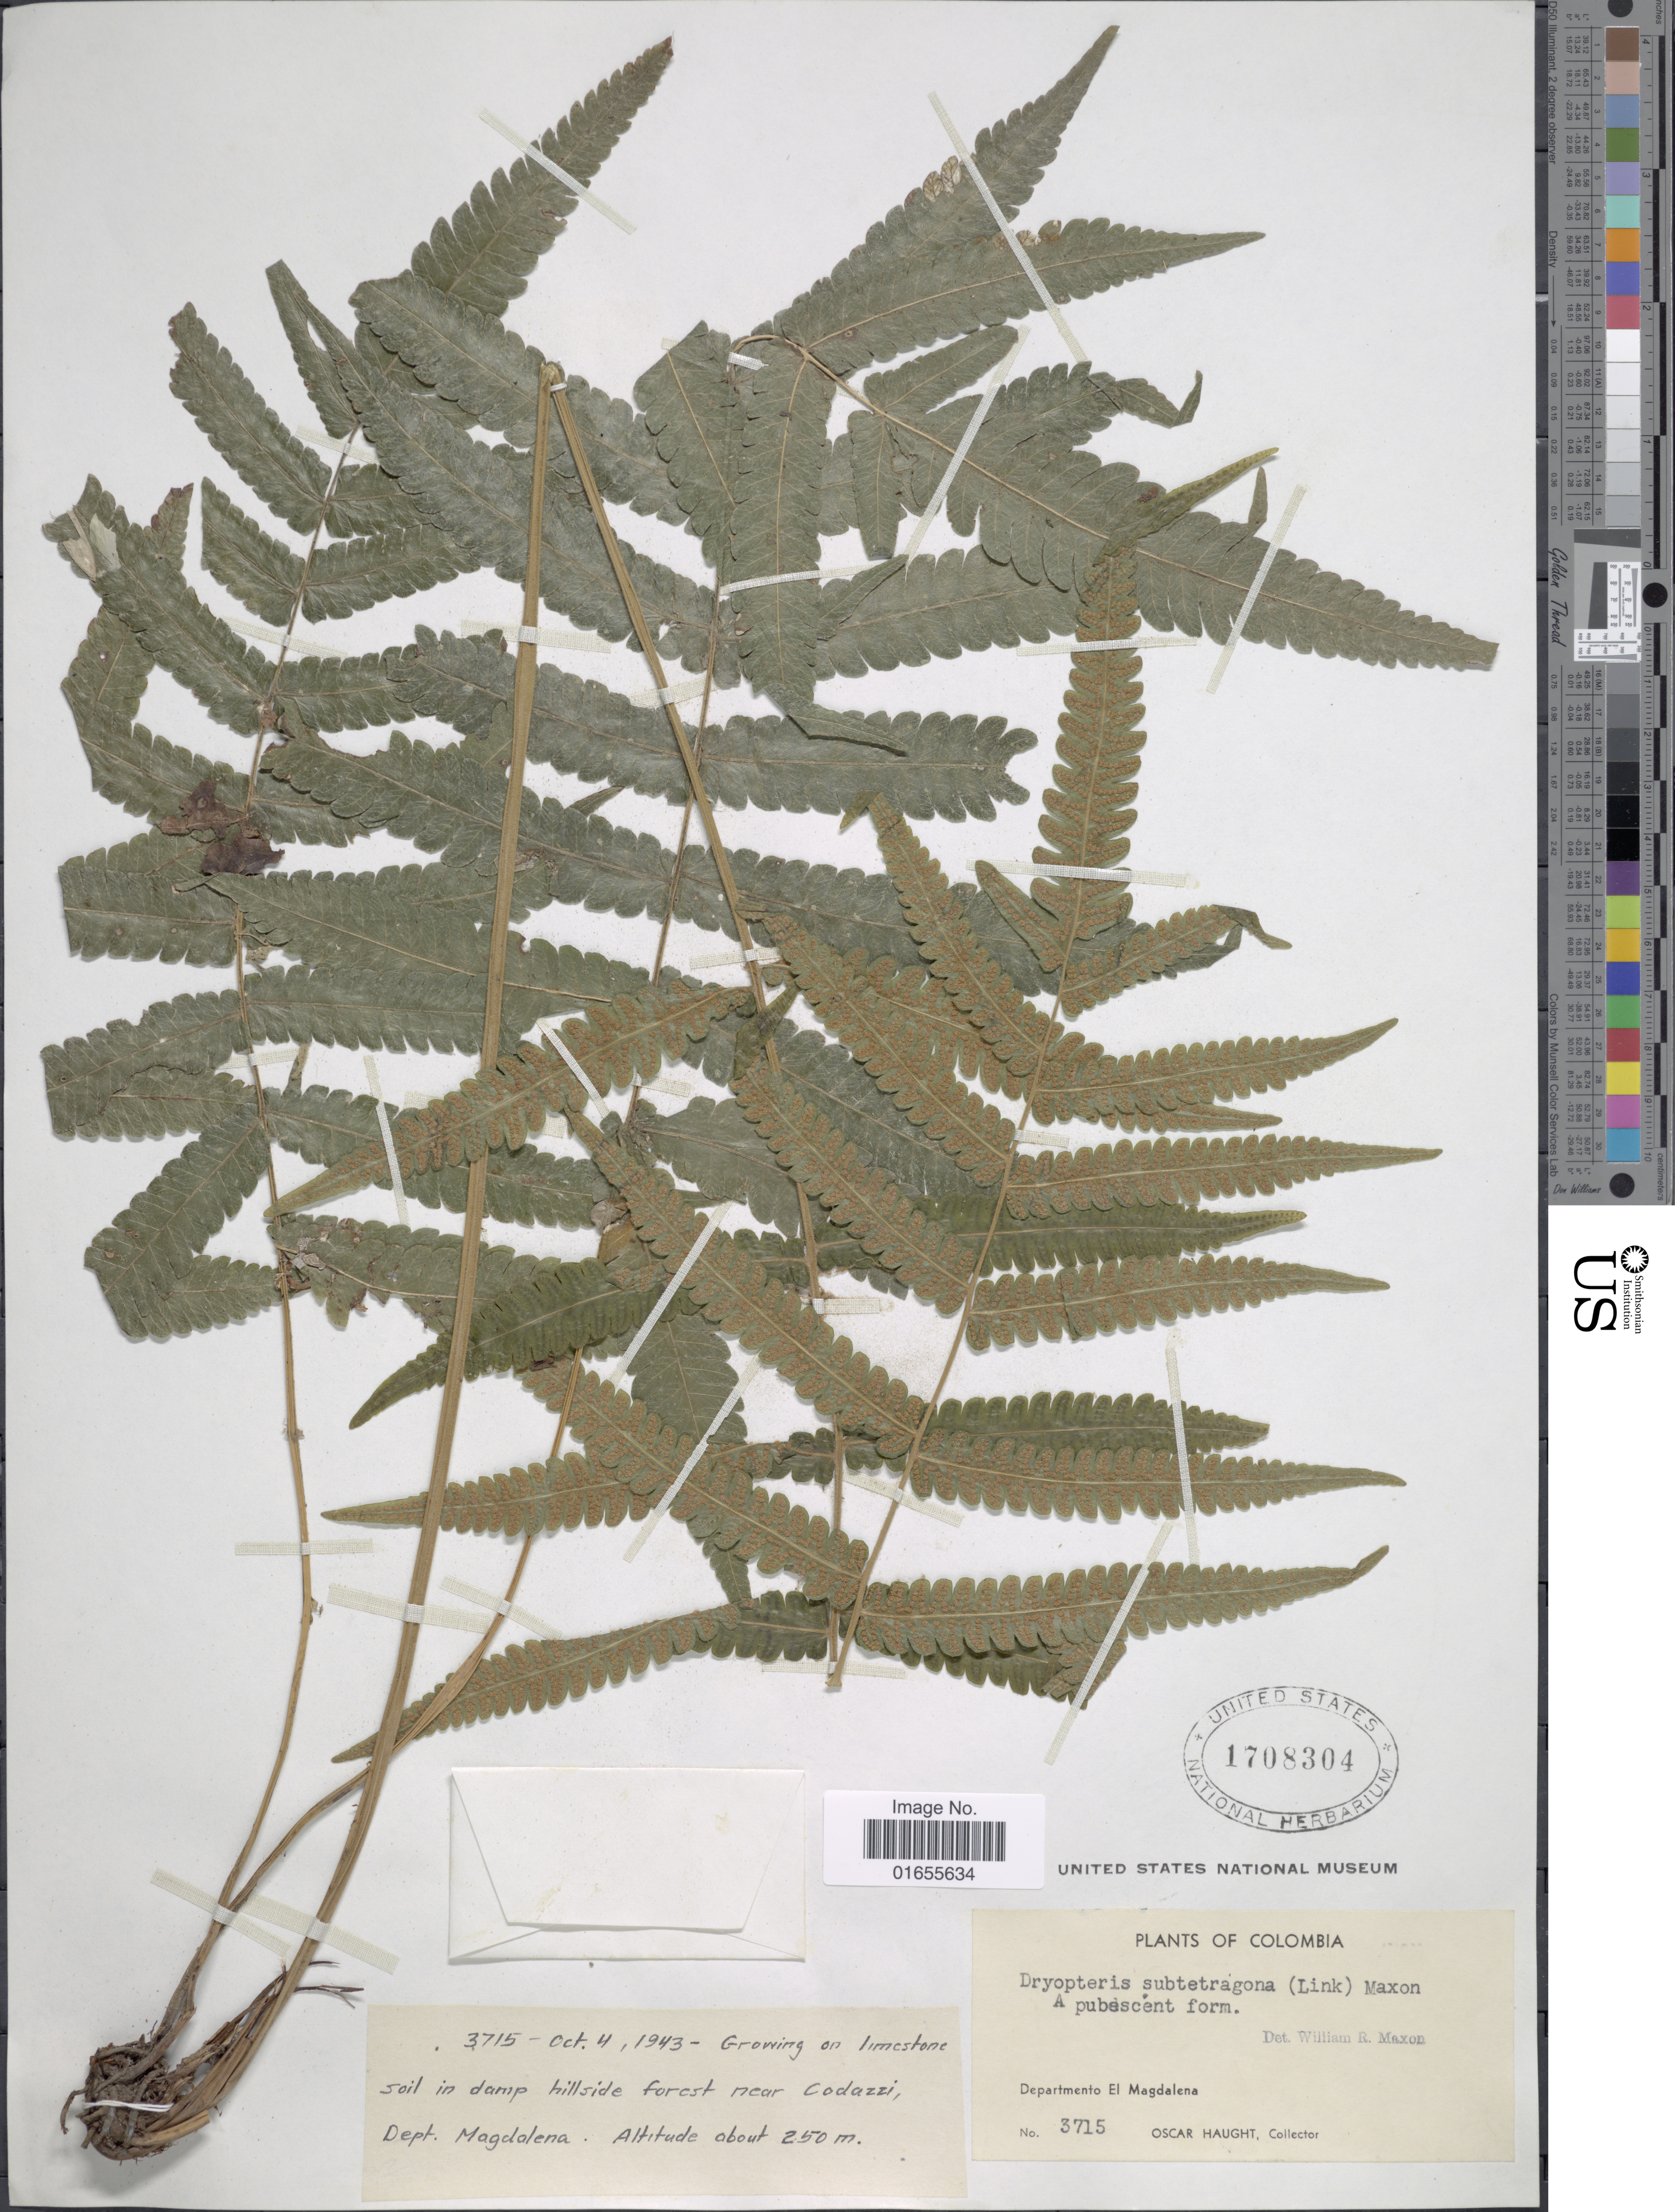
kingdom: Plantae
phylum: Tracheophyta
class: Polypodiopsida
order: Polypodiales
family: Thelypteridaceae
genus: Goniopteris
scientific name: Goniopteris tetragona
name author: (C. Presl) Sw.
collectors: O. L. Haught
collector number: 3715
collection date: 1943-10-04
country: Colombia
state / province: Magdalena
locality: Growing on limestone soil in damp hillside forest near Codazzi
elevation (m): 250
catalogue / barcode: US 1708304